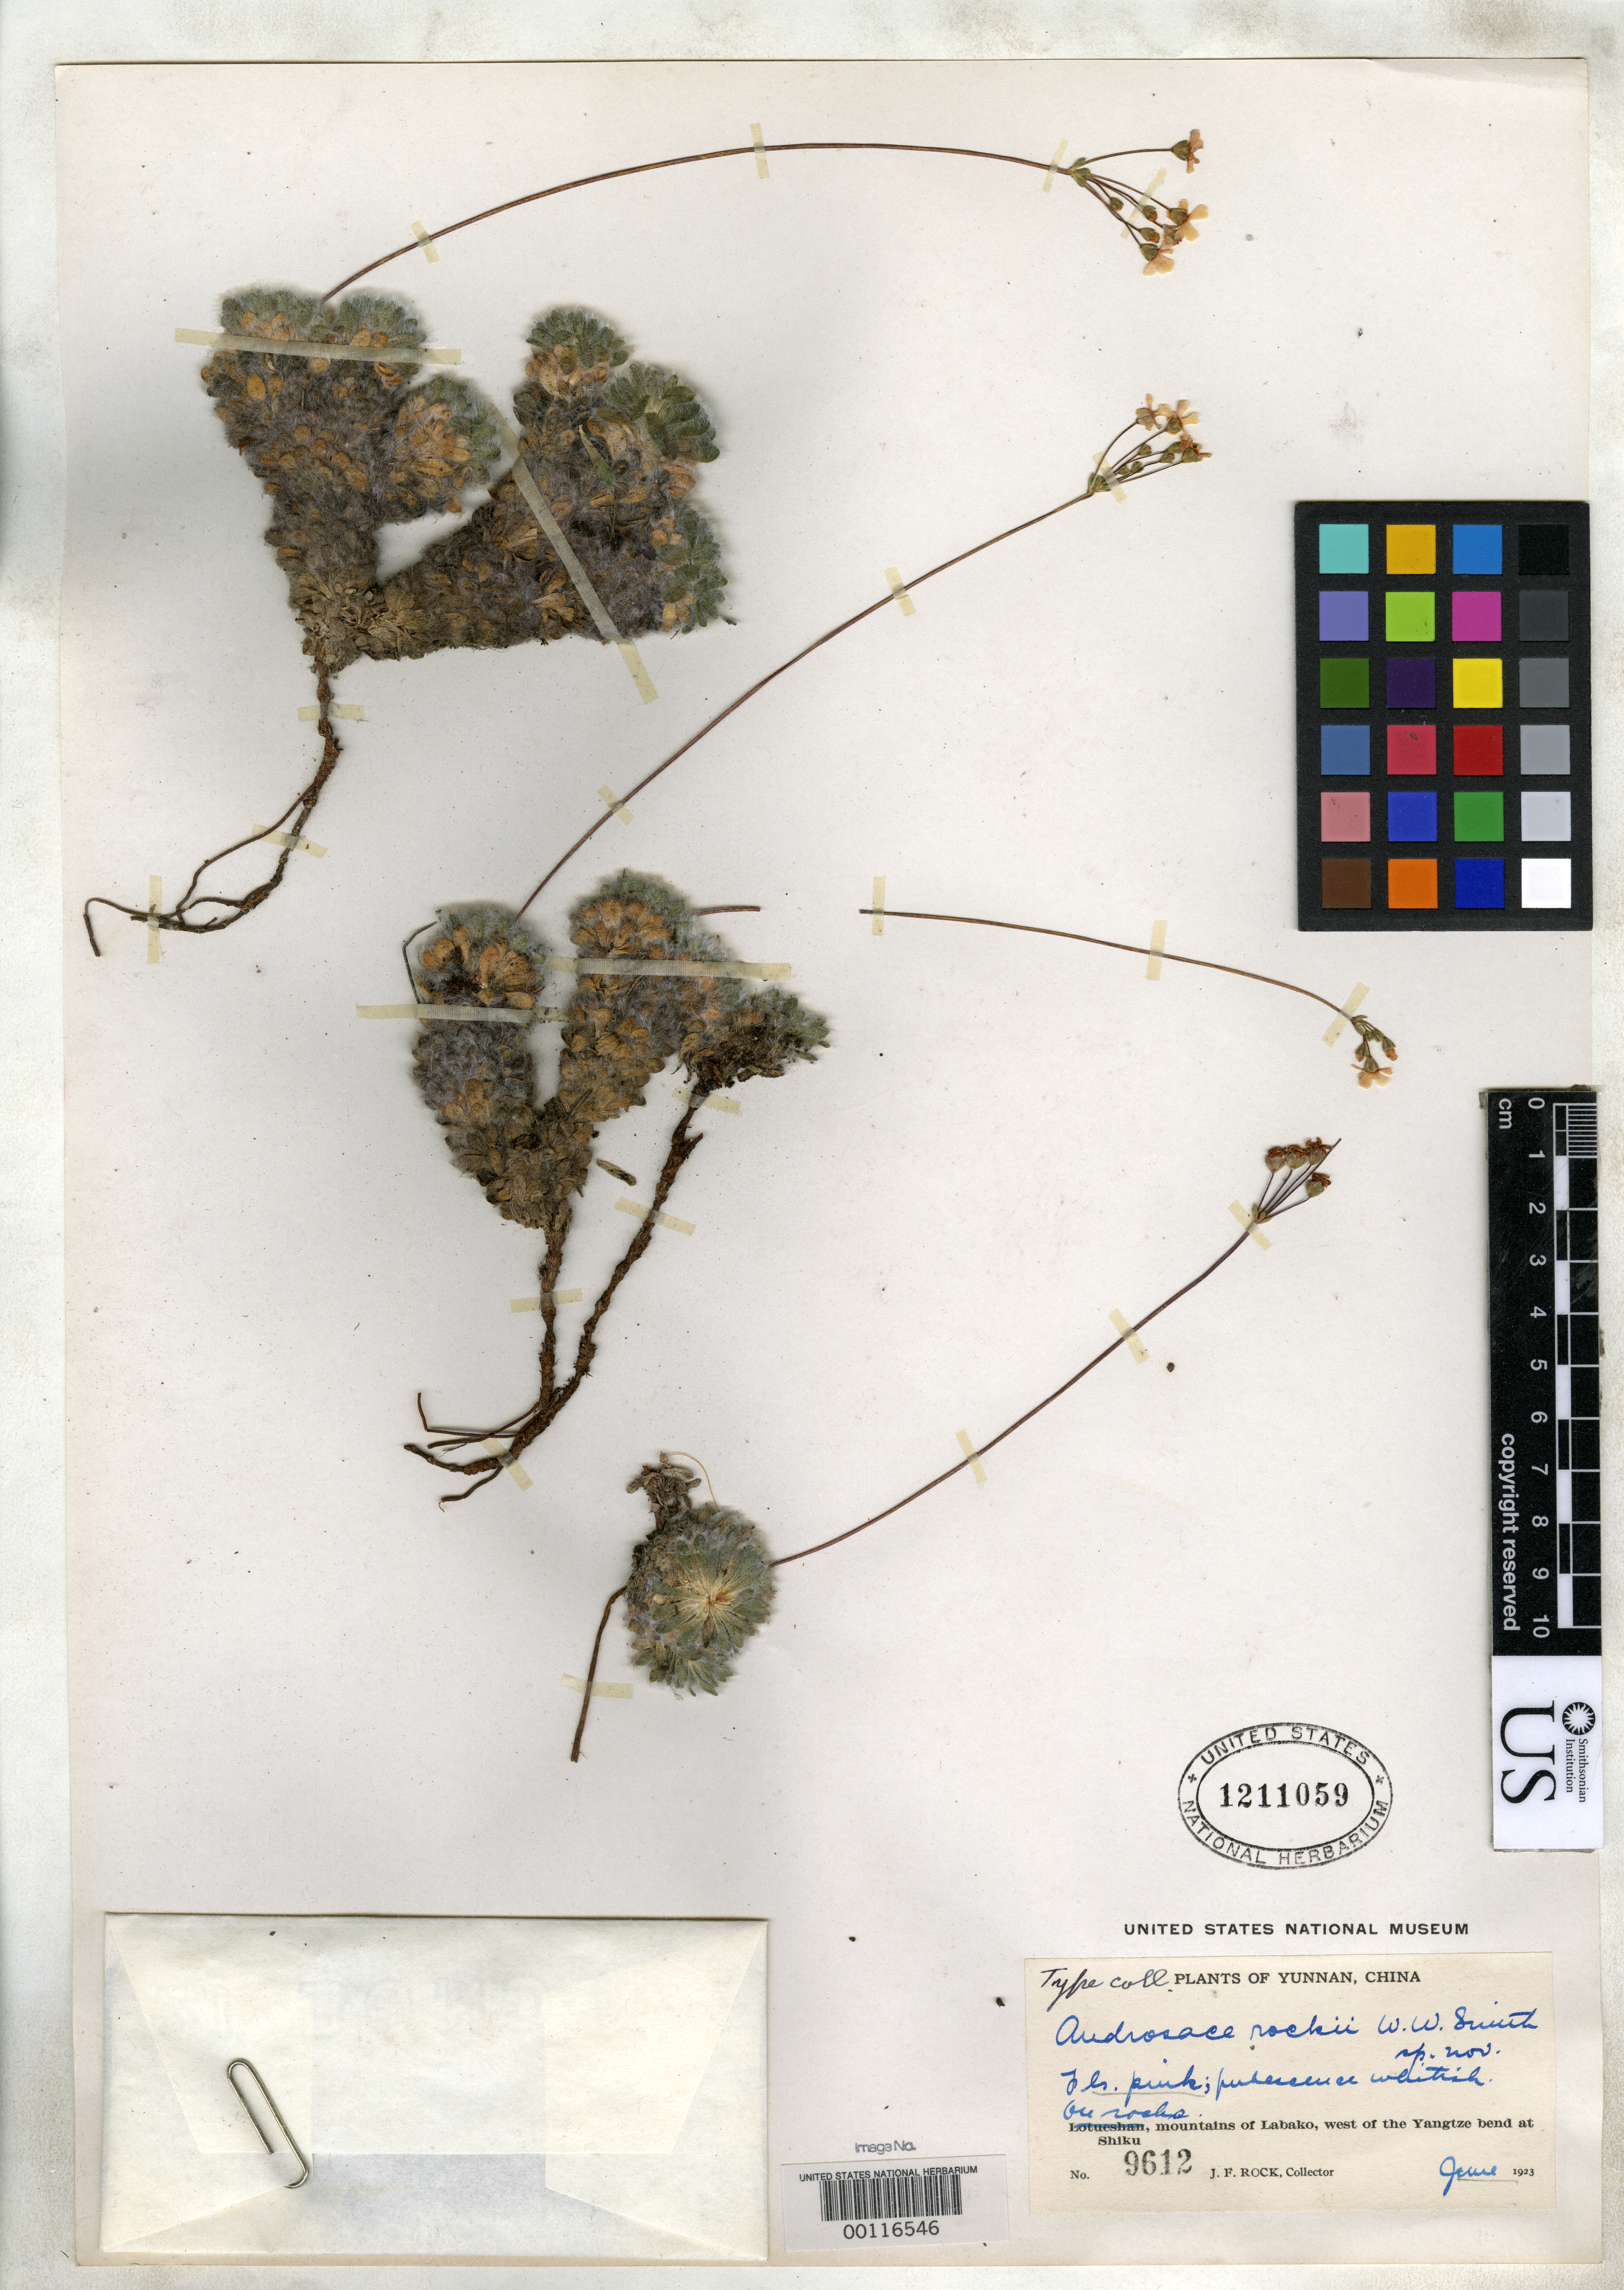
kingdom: Plantae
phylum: Tracheophyta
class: Magnoliopsida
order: Ericales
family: Primulaceae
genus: Androsace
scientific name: Androsace rockii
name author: W.W. Sm.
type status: Type Collection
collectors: J. F. Rock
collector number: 9612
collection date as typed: Jun 1923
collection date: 1923-06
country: China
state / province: Yunnan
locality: Mountains of Labako, W of Yangtze bend at Shiku.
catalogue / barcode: US 1211059